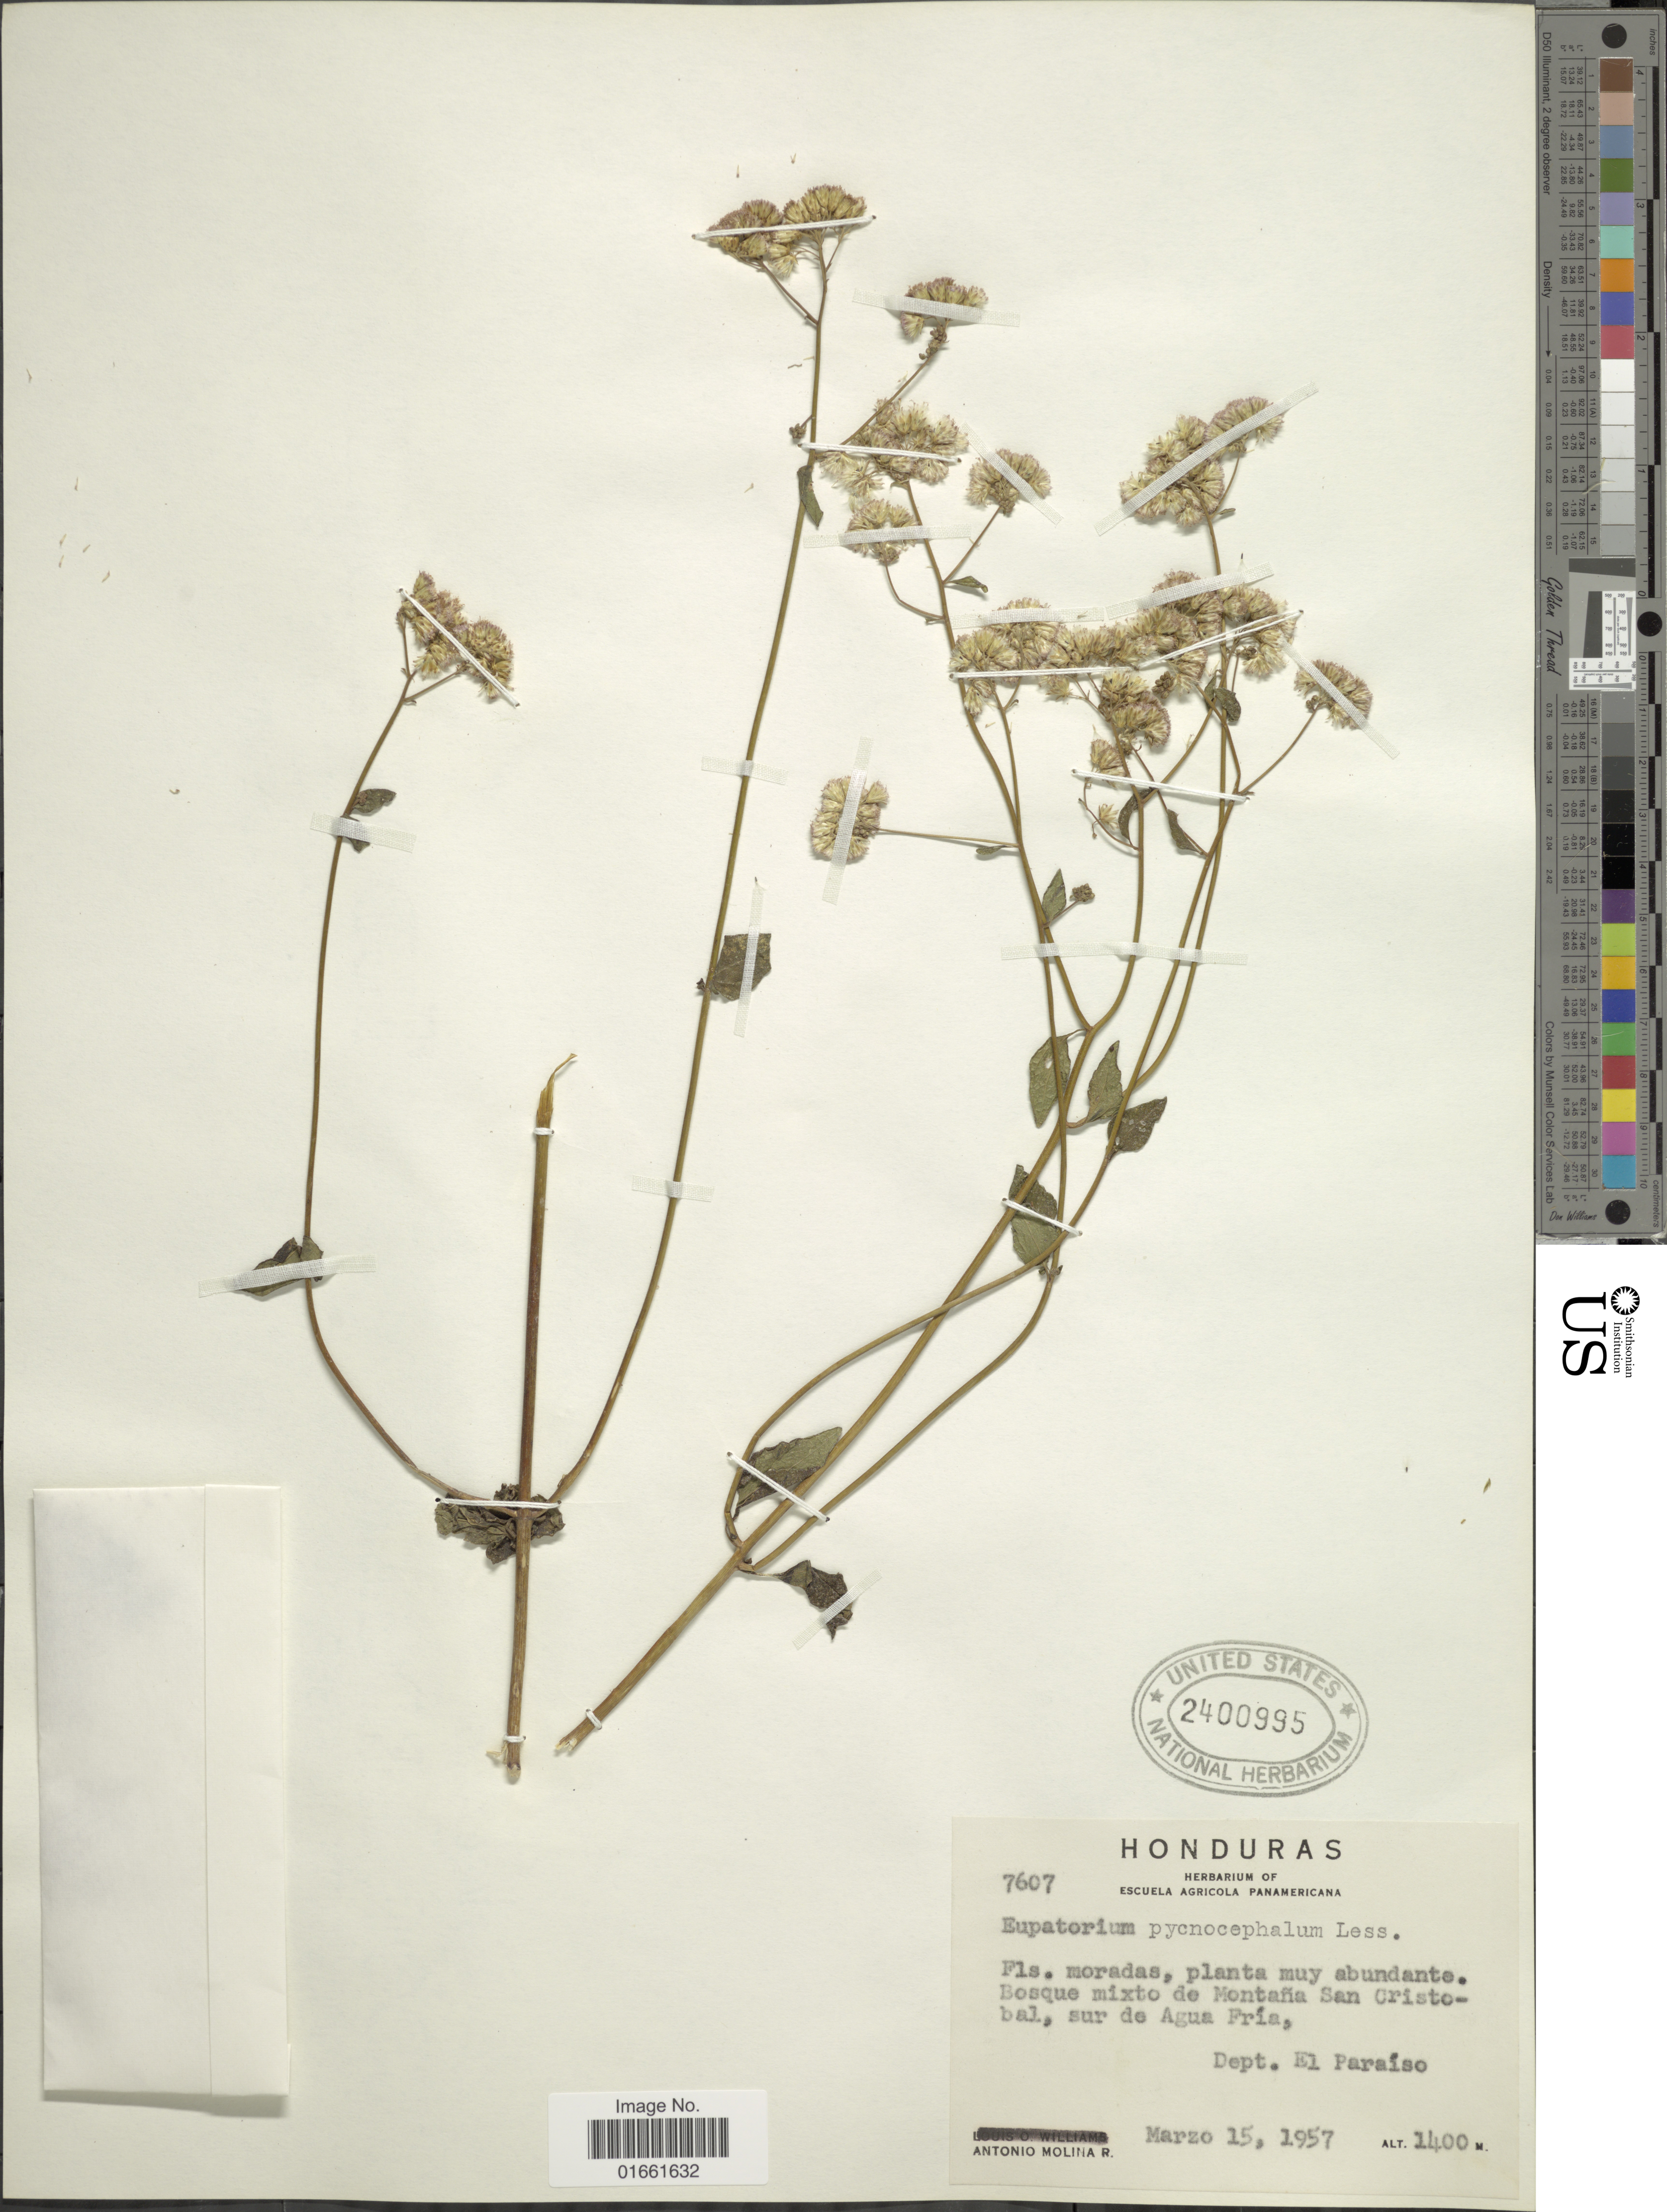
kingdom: Plantae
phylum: Tracheophyta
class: Magnoliopsida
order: Asterales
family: Asteraceae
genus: Fleischmannia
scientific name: Fleischmannia pratensis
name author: (Klatt) R.M. King & H. Rob.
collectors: A. Molina R.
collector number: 7607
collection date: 1957-03-15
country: Honduras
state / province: El Paraíso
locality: Bosque Mixto de Montana San Cristobal, sur de Agua Fria.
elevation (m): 1400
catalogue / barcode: US 2400995